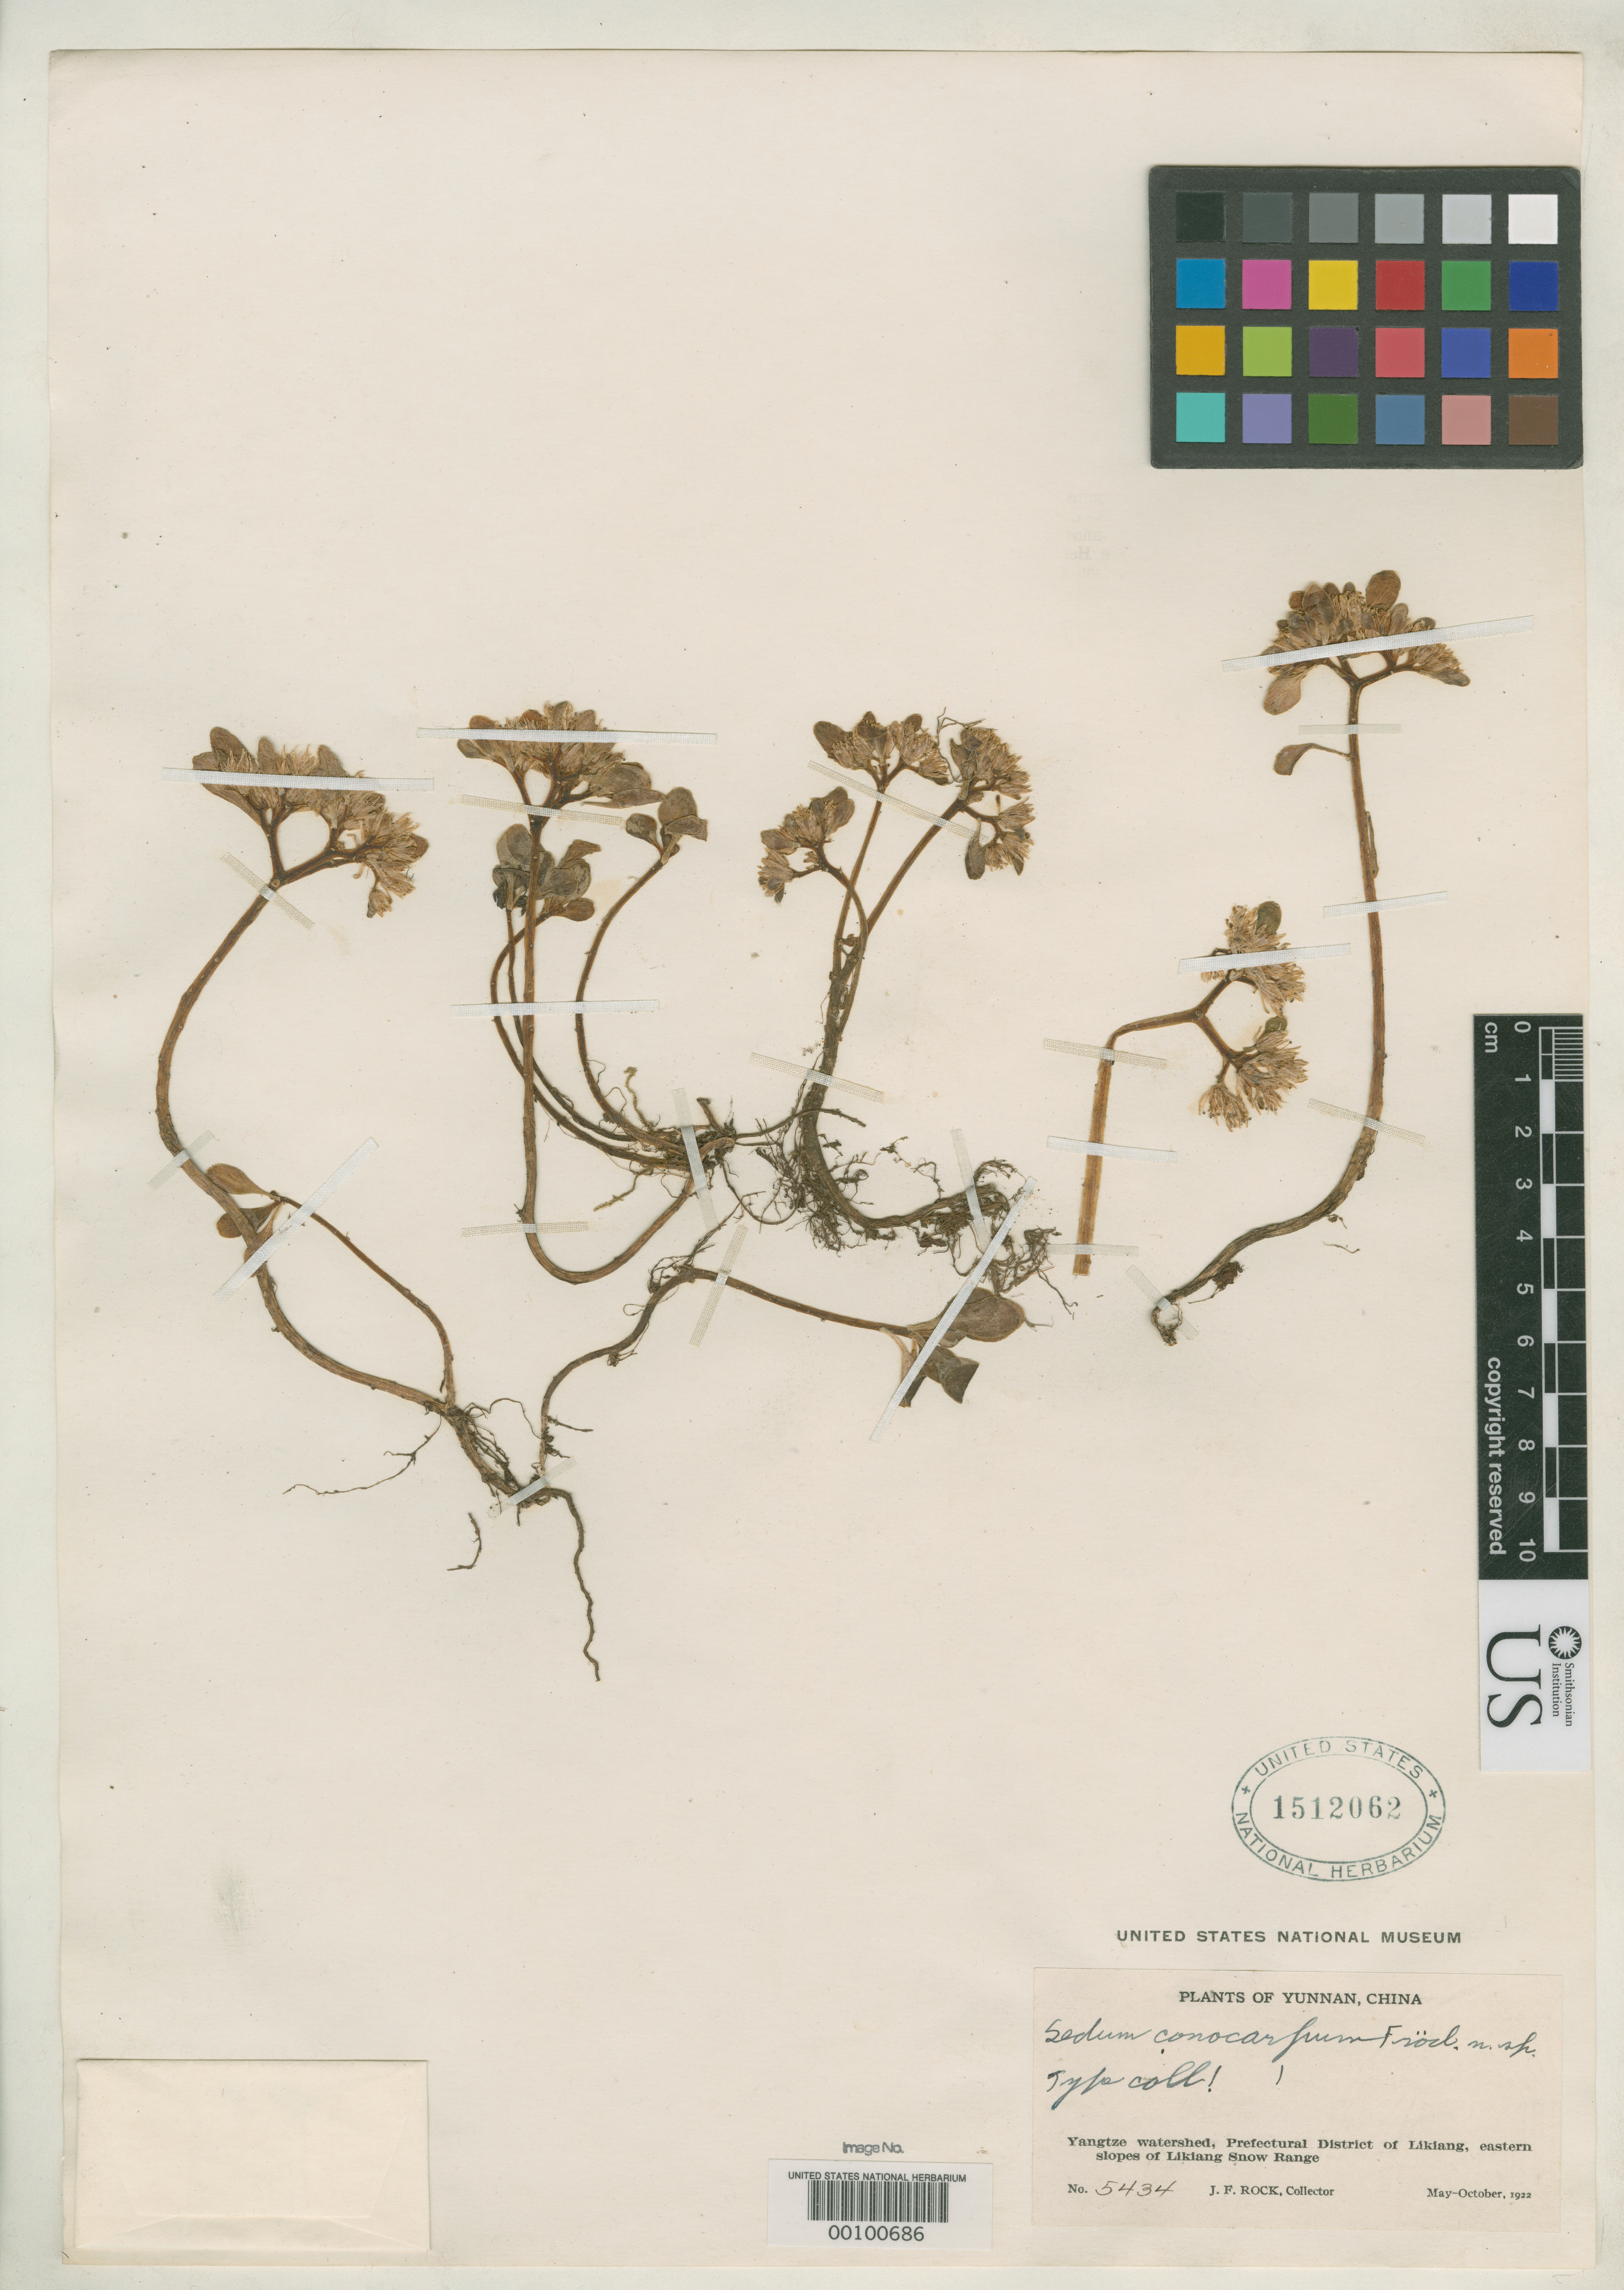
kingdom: Plantae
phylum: Tracheophyta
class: Magnoliopsida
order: Saxifragales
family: Crassulaceae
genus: Sedum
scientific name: Sedum concarpum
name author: Fröd.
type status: Isotype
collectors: J. F. Rock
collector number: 5434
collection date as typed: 1922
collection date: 1922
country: China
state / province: Yunnan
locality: Likiang.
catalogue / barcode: US 1512062